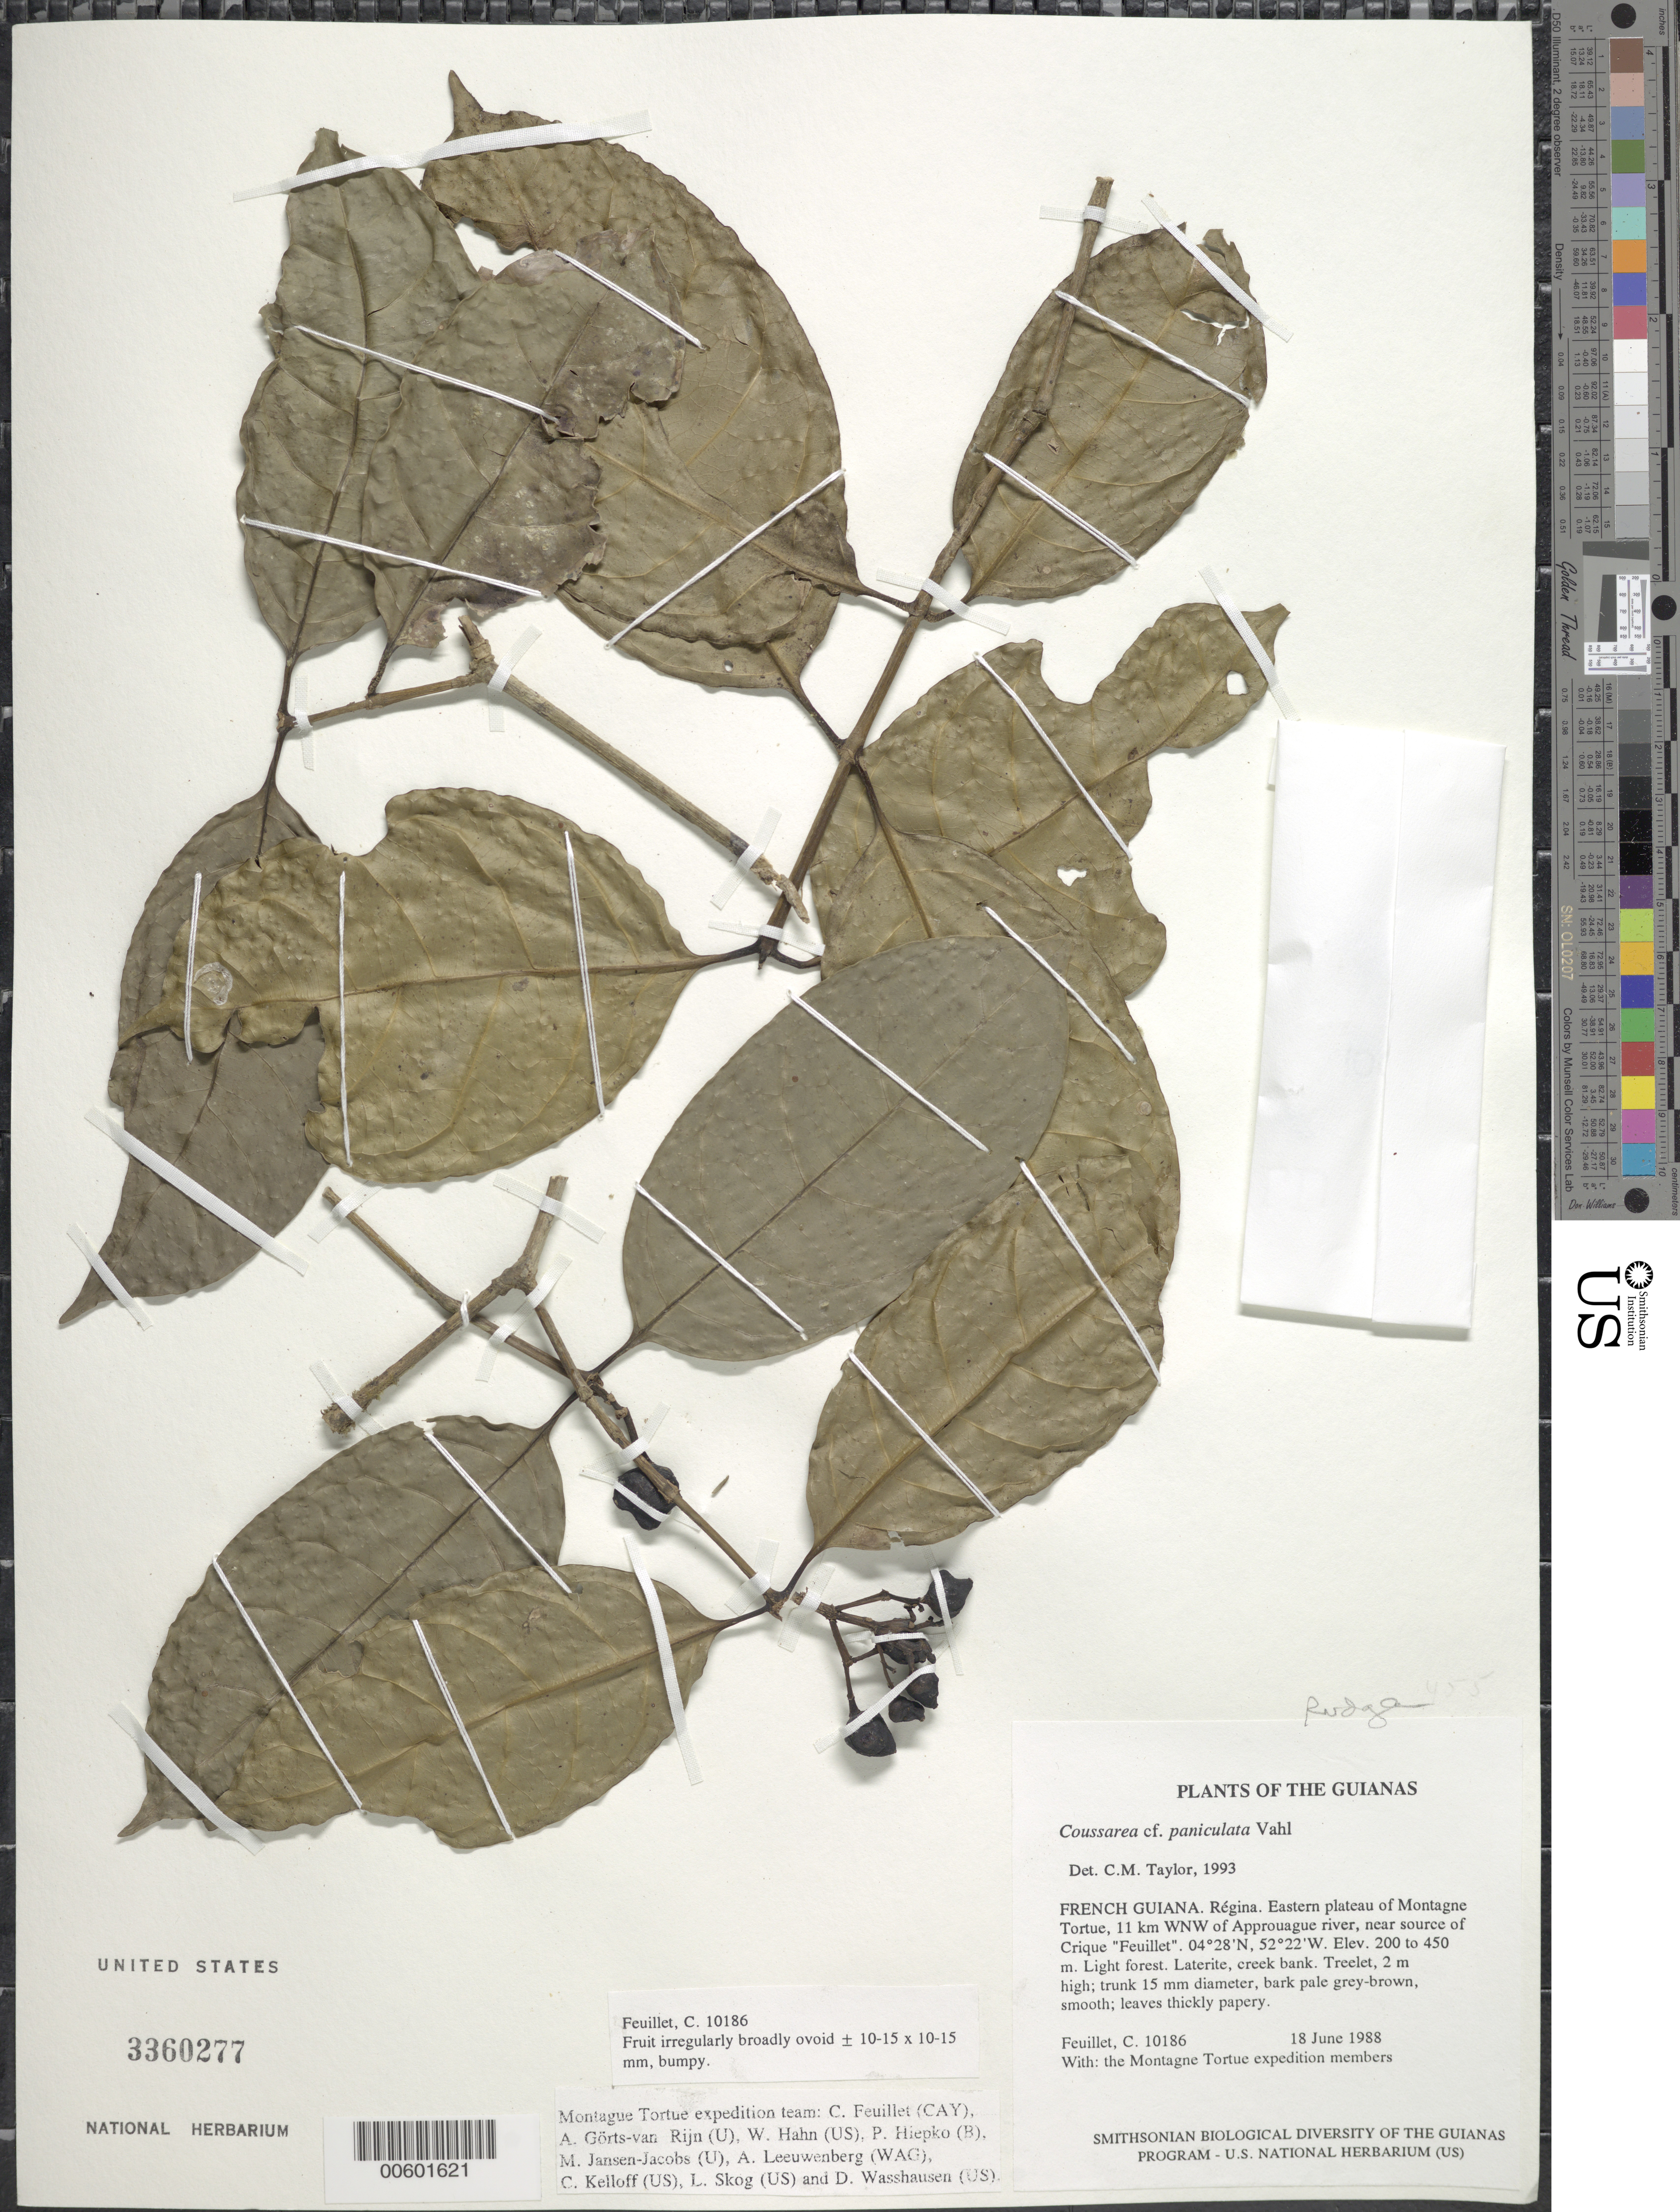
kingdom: Plantae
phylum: Tracheophyta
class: Magnoliopsida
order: Gentianales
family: Rubiaceae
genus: Coussarea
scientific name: Coussarea paniculata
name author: (Vahl) Standl.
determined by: Taylor, Charlotte M.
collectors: C. Feuillet & Montagne Torte Exped. members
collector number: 10186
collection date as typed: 18 June 1988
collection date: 1988-06-18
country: French Guiana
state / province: Cayenne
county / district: Regina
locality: Eastern plateau of Montagne Tortue, 11 km WNW of Approuague river, near source of Crique "Feuillet"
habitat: Light forest. Laterite, creek bank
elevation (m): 200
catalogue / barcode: US 3360277